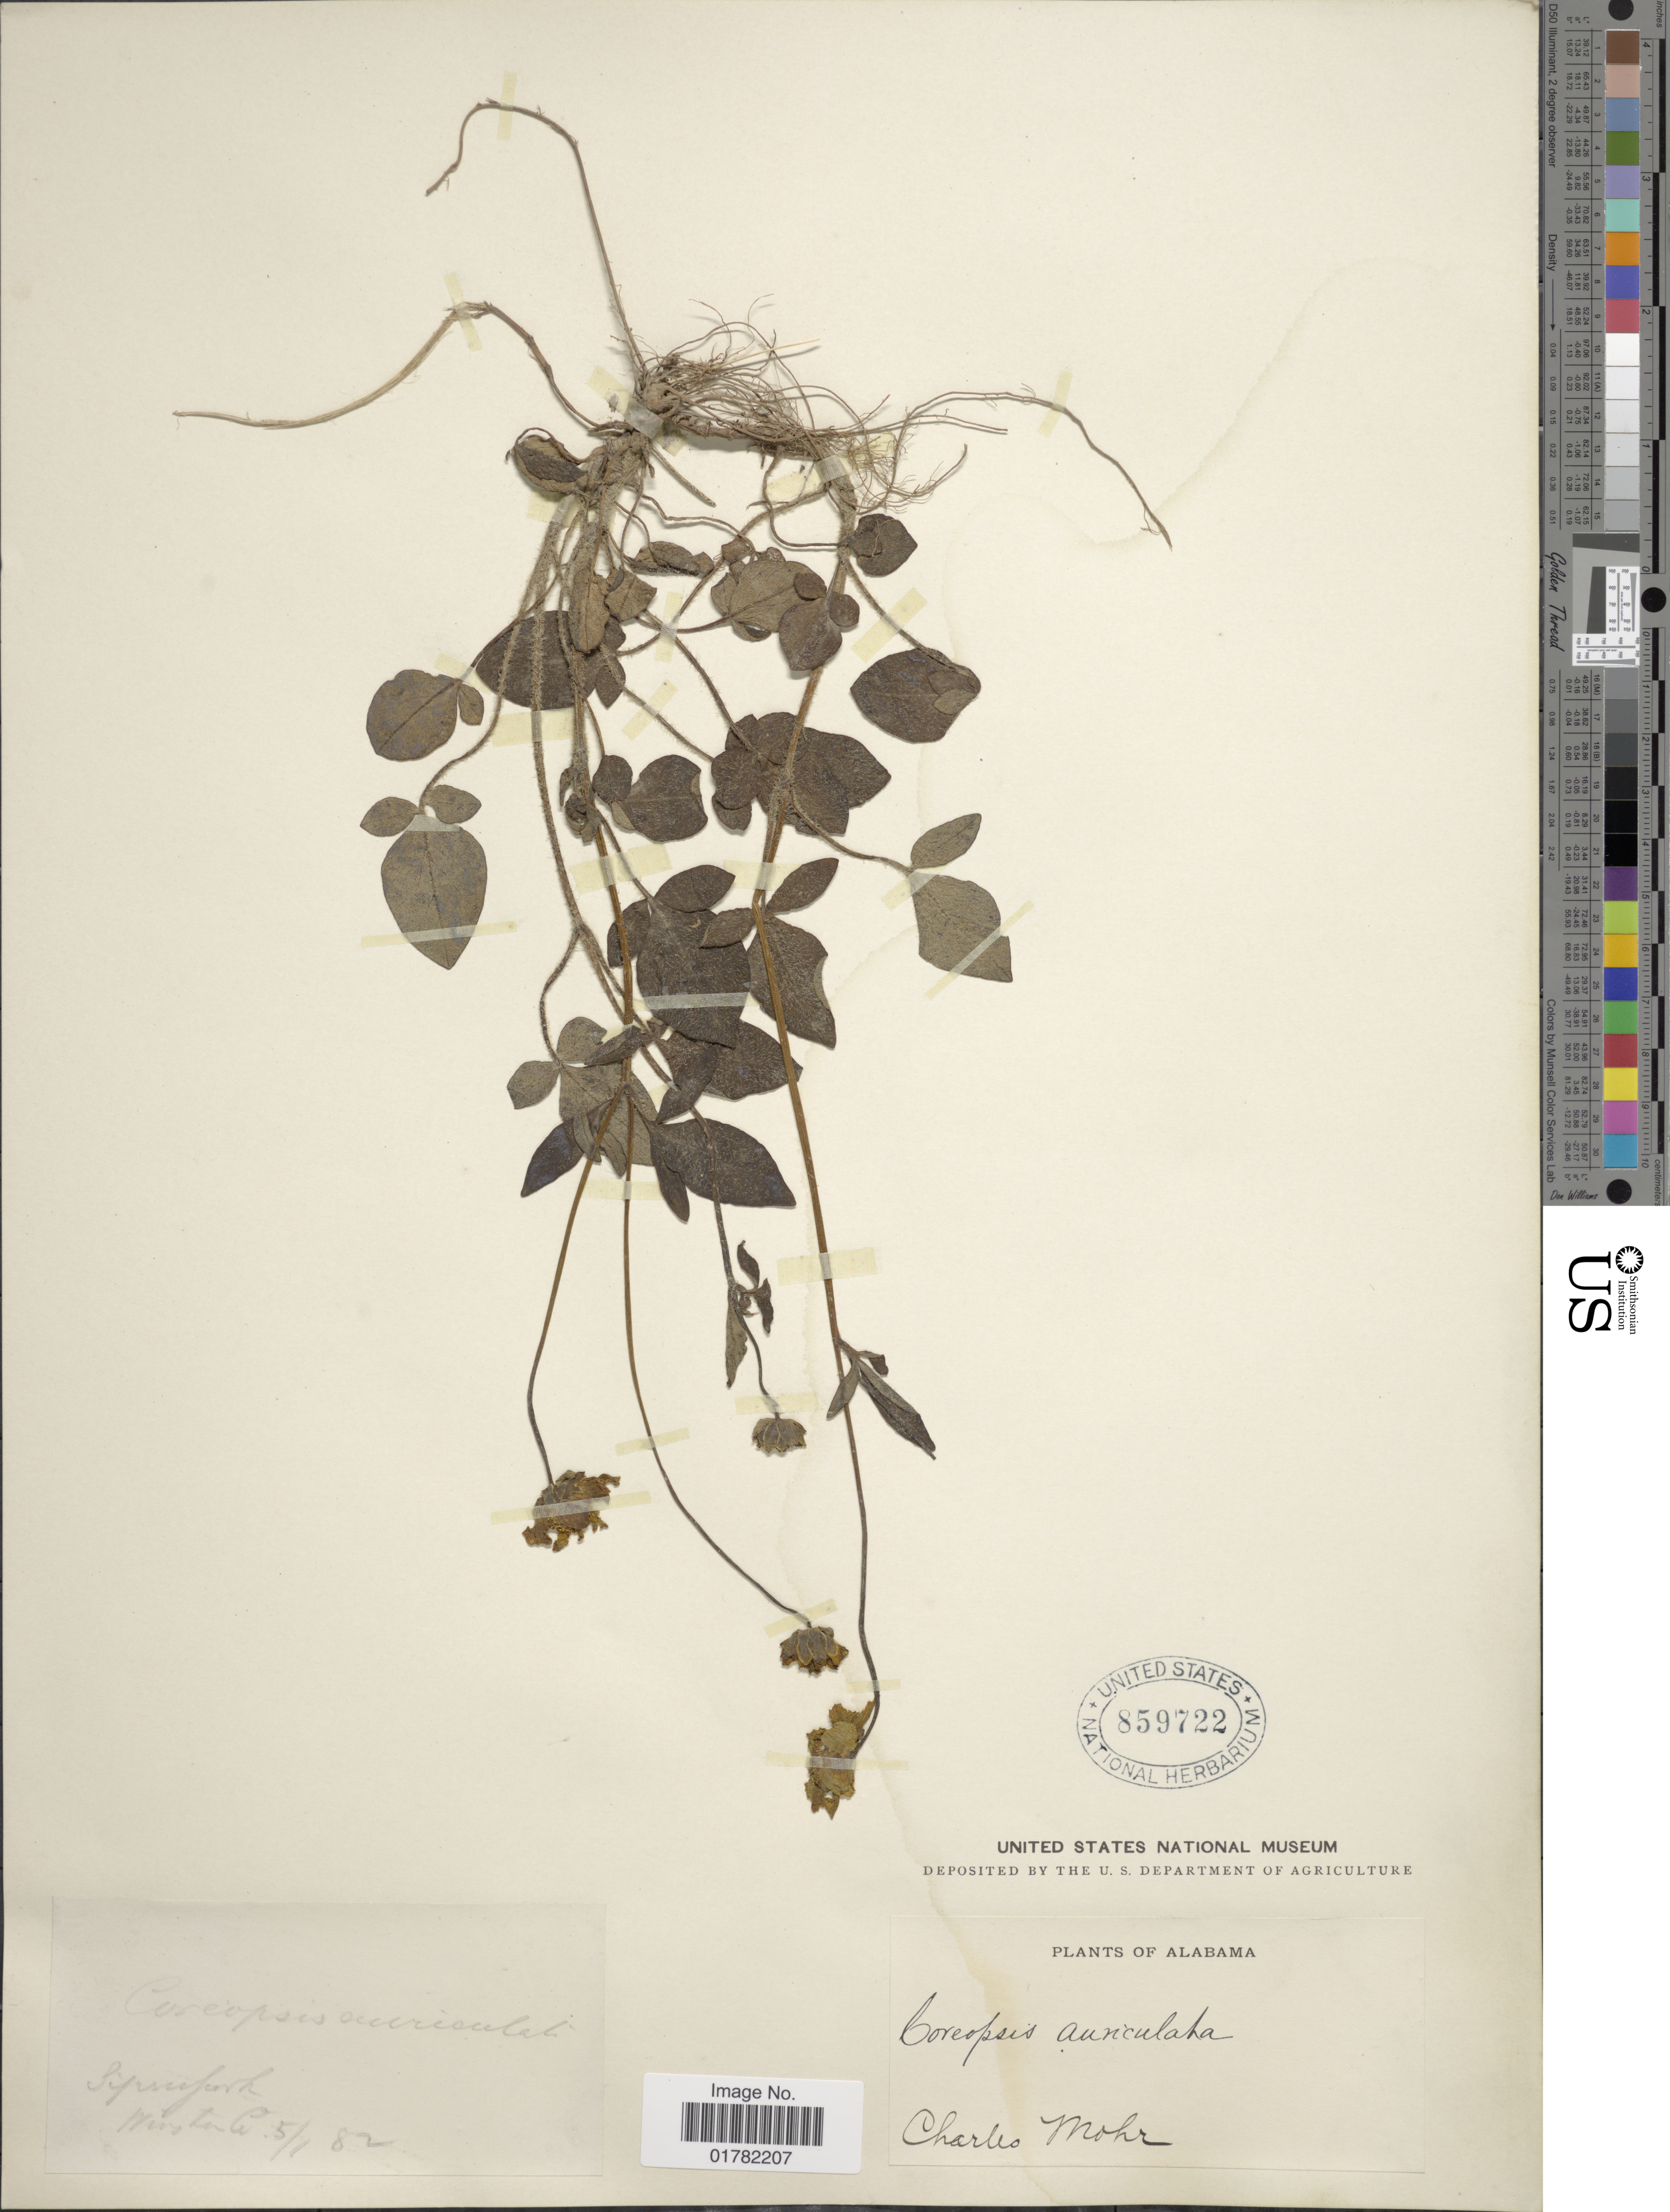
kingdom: Plantae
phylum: Tracheophyta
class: Magnoliopsida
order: Asterales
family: Asteraceae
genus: Coreopsis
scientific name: Coreopsis auriculata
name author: L.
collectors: Mohr, C. T. (herbarium)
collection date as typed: Transcribed d/m/y: 5/1/82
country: United States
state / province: Alabama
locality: Springford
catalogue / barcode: US 859722